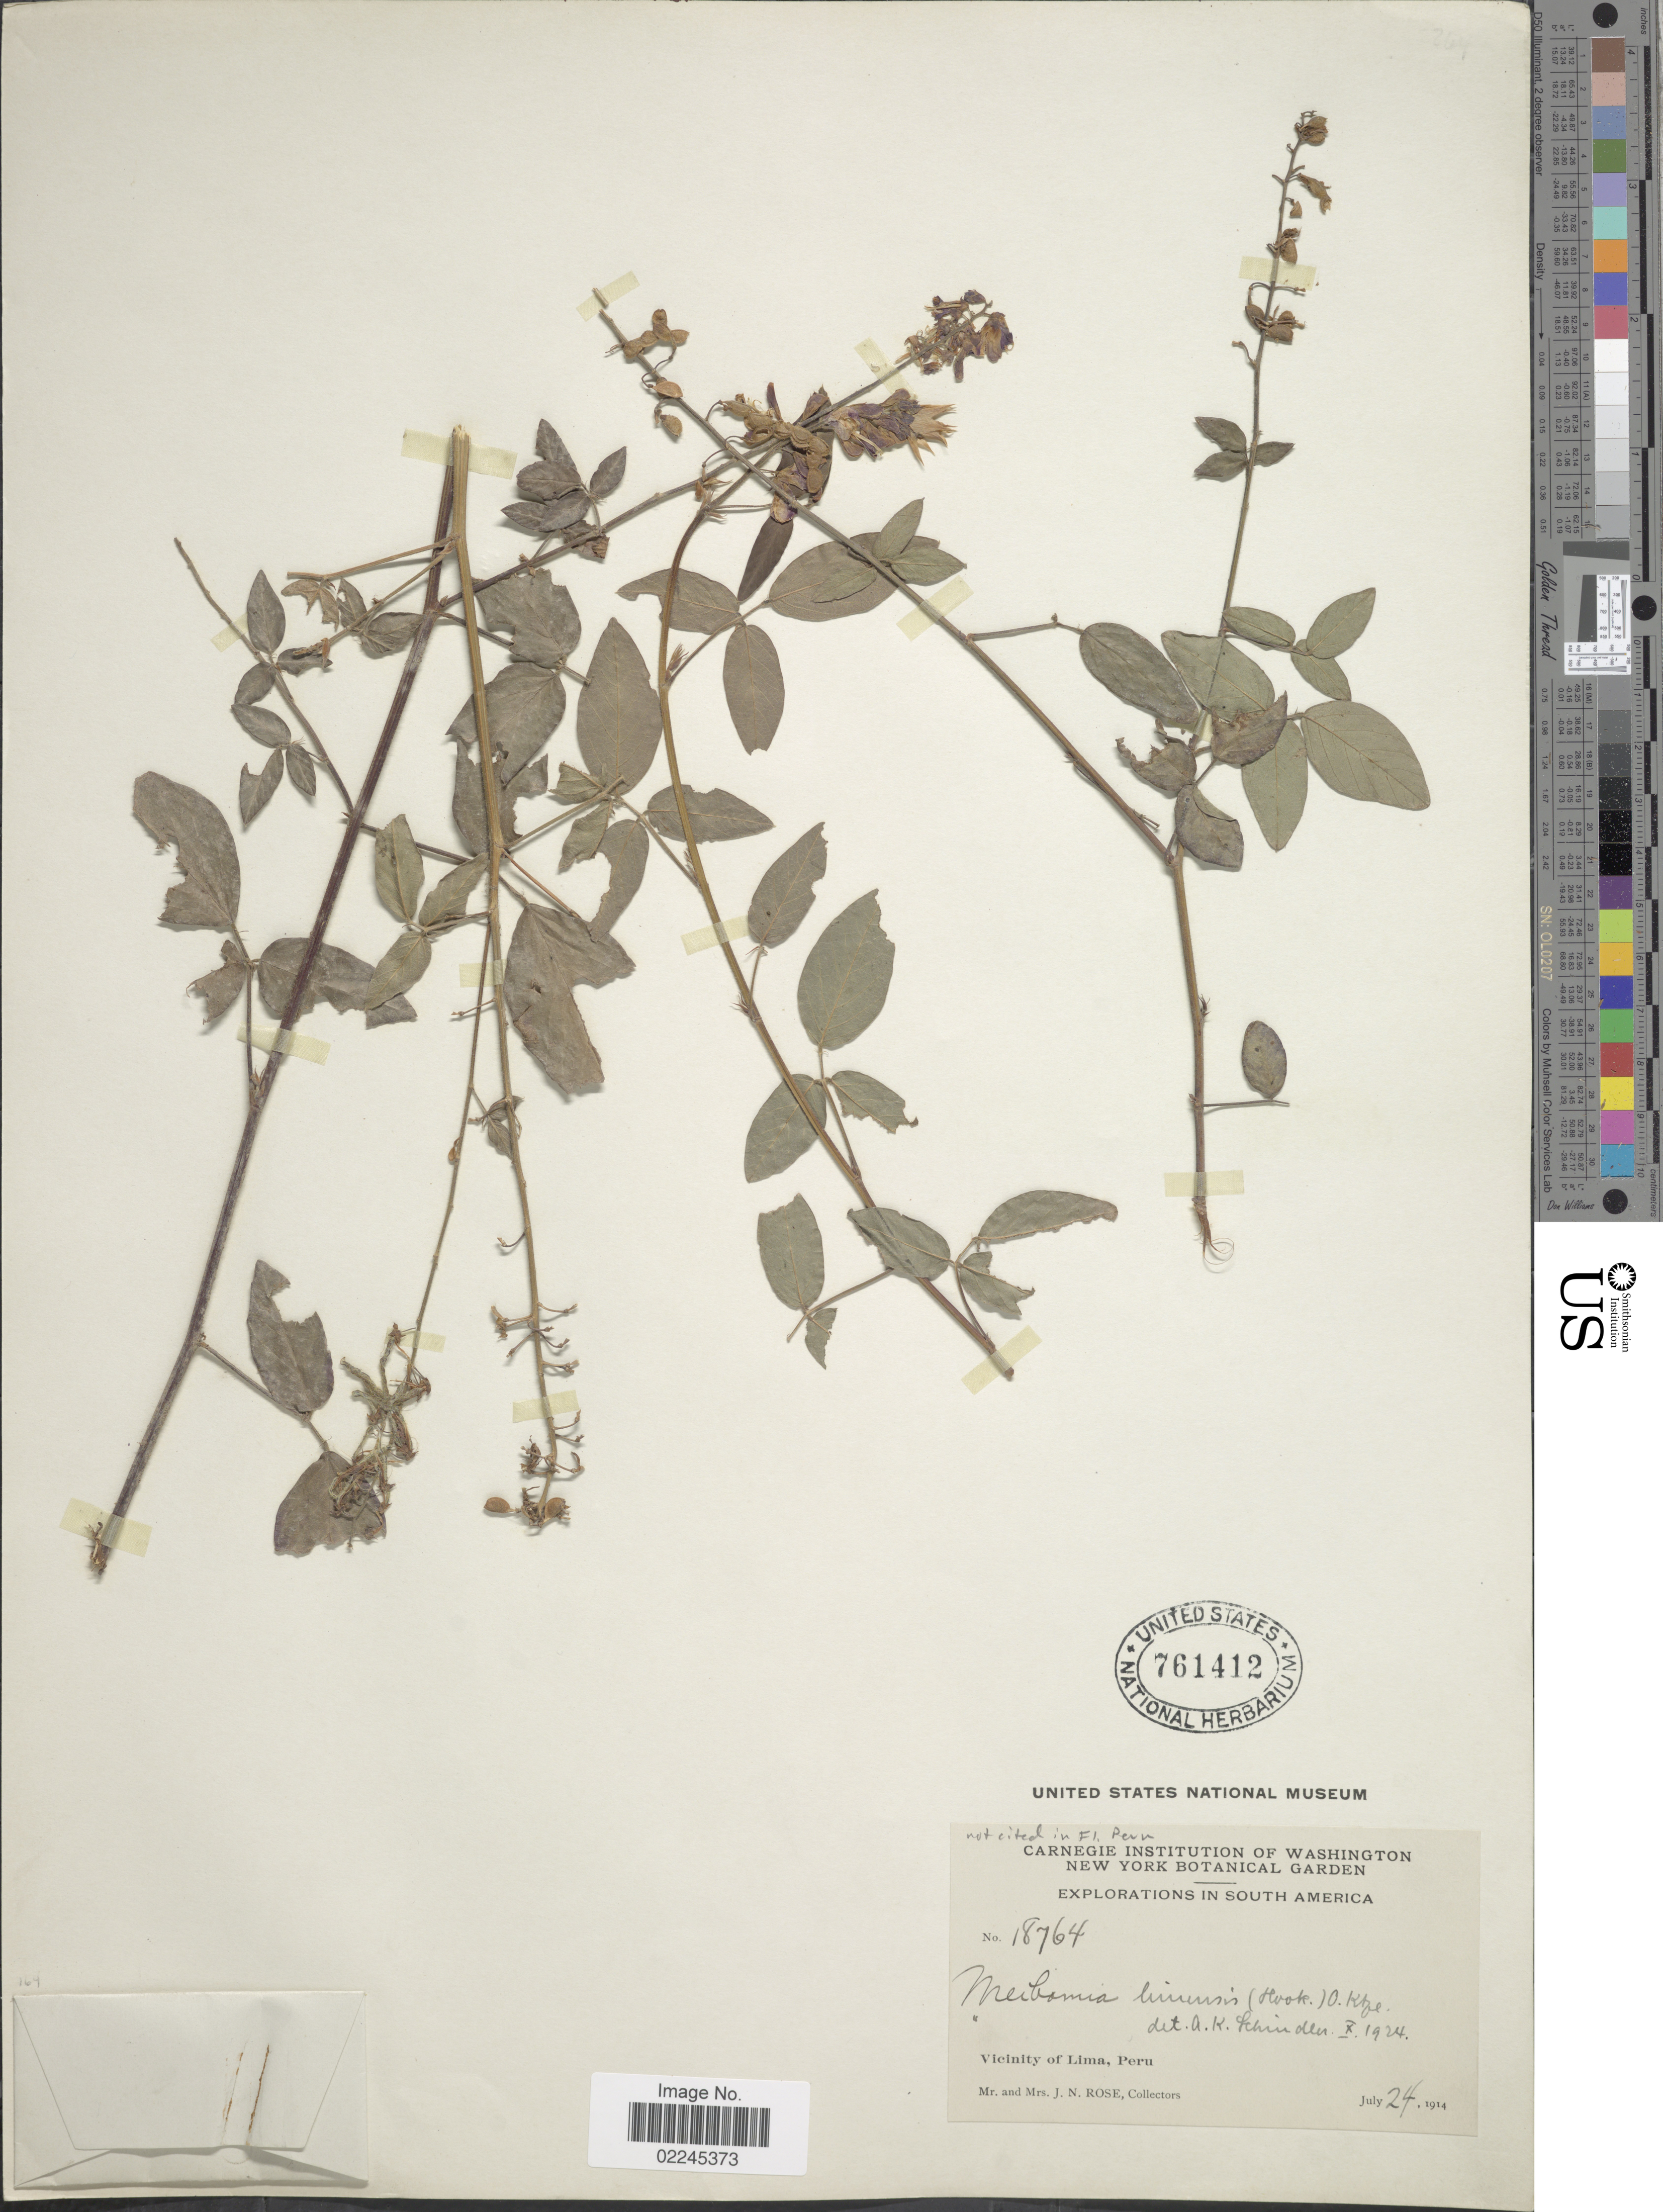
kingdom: Plantae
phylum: Tracheophyta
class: Magnoliopsida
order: Fabales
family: Fabaceae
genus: Desmodium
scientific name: Desmodium limense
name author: Hook.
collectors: J. N. Rose & L. B. Rose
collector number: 18764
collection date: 1914-07-24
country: Peru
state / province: Lima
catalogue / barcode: US 761412